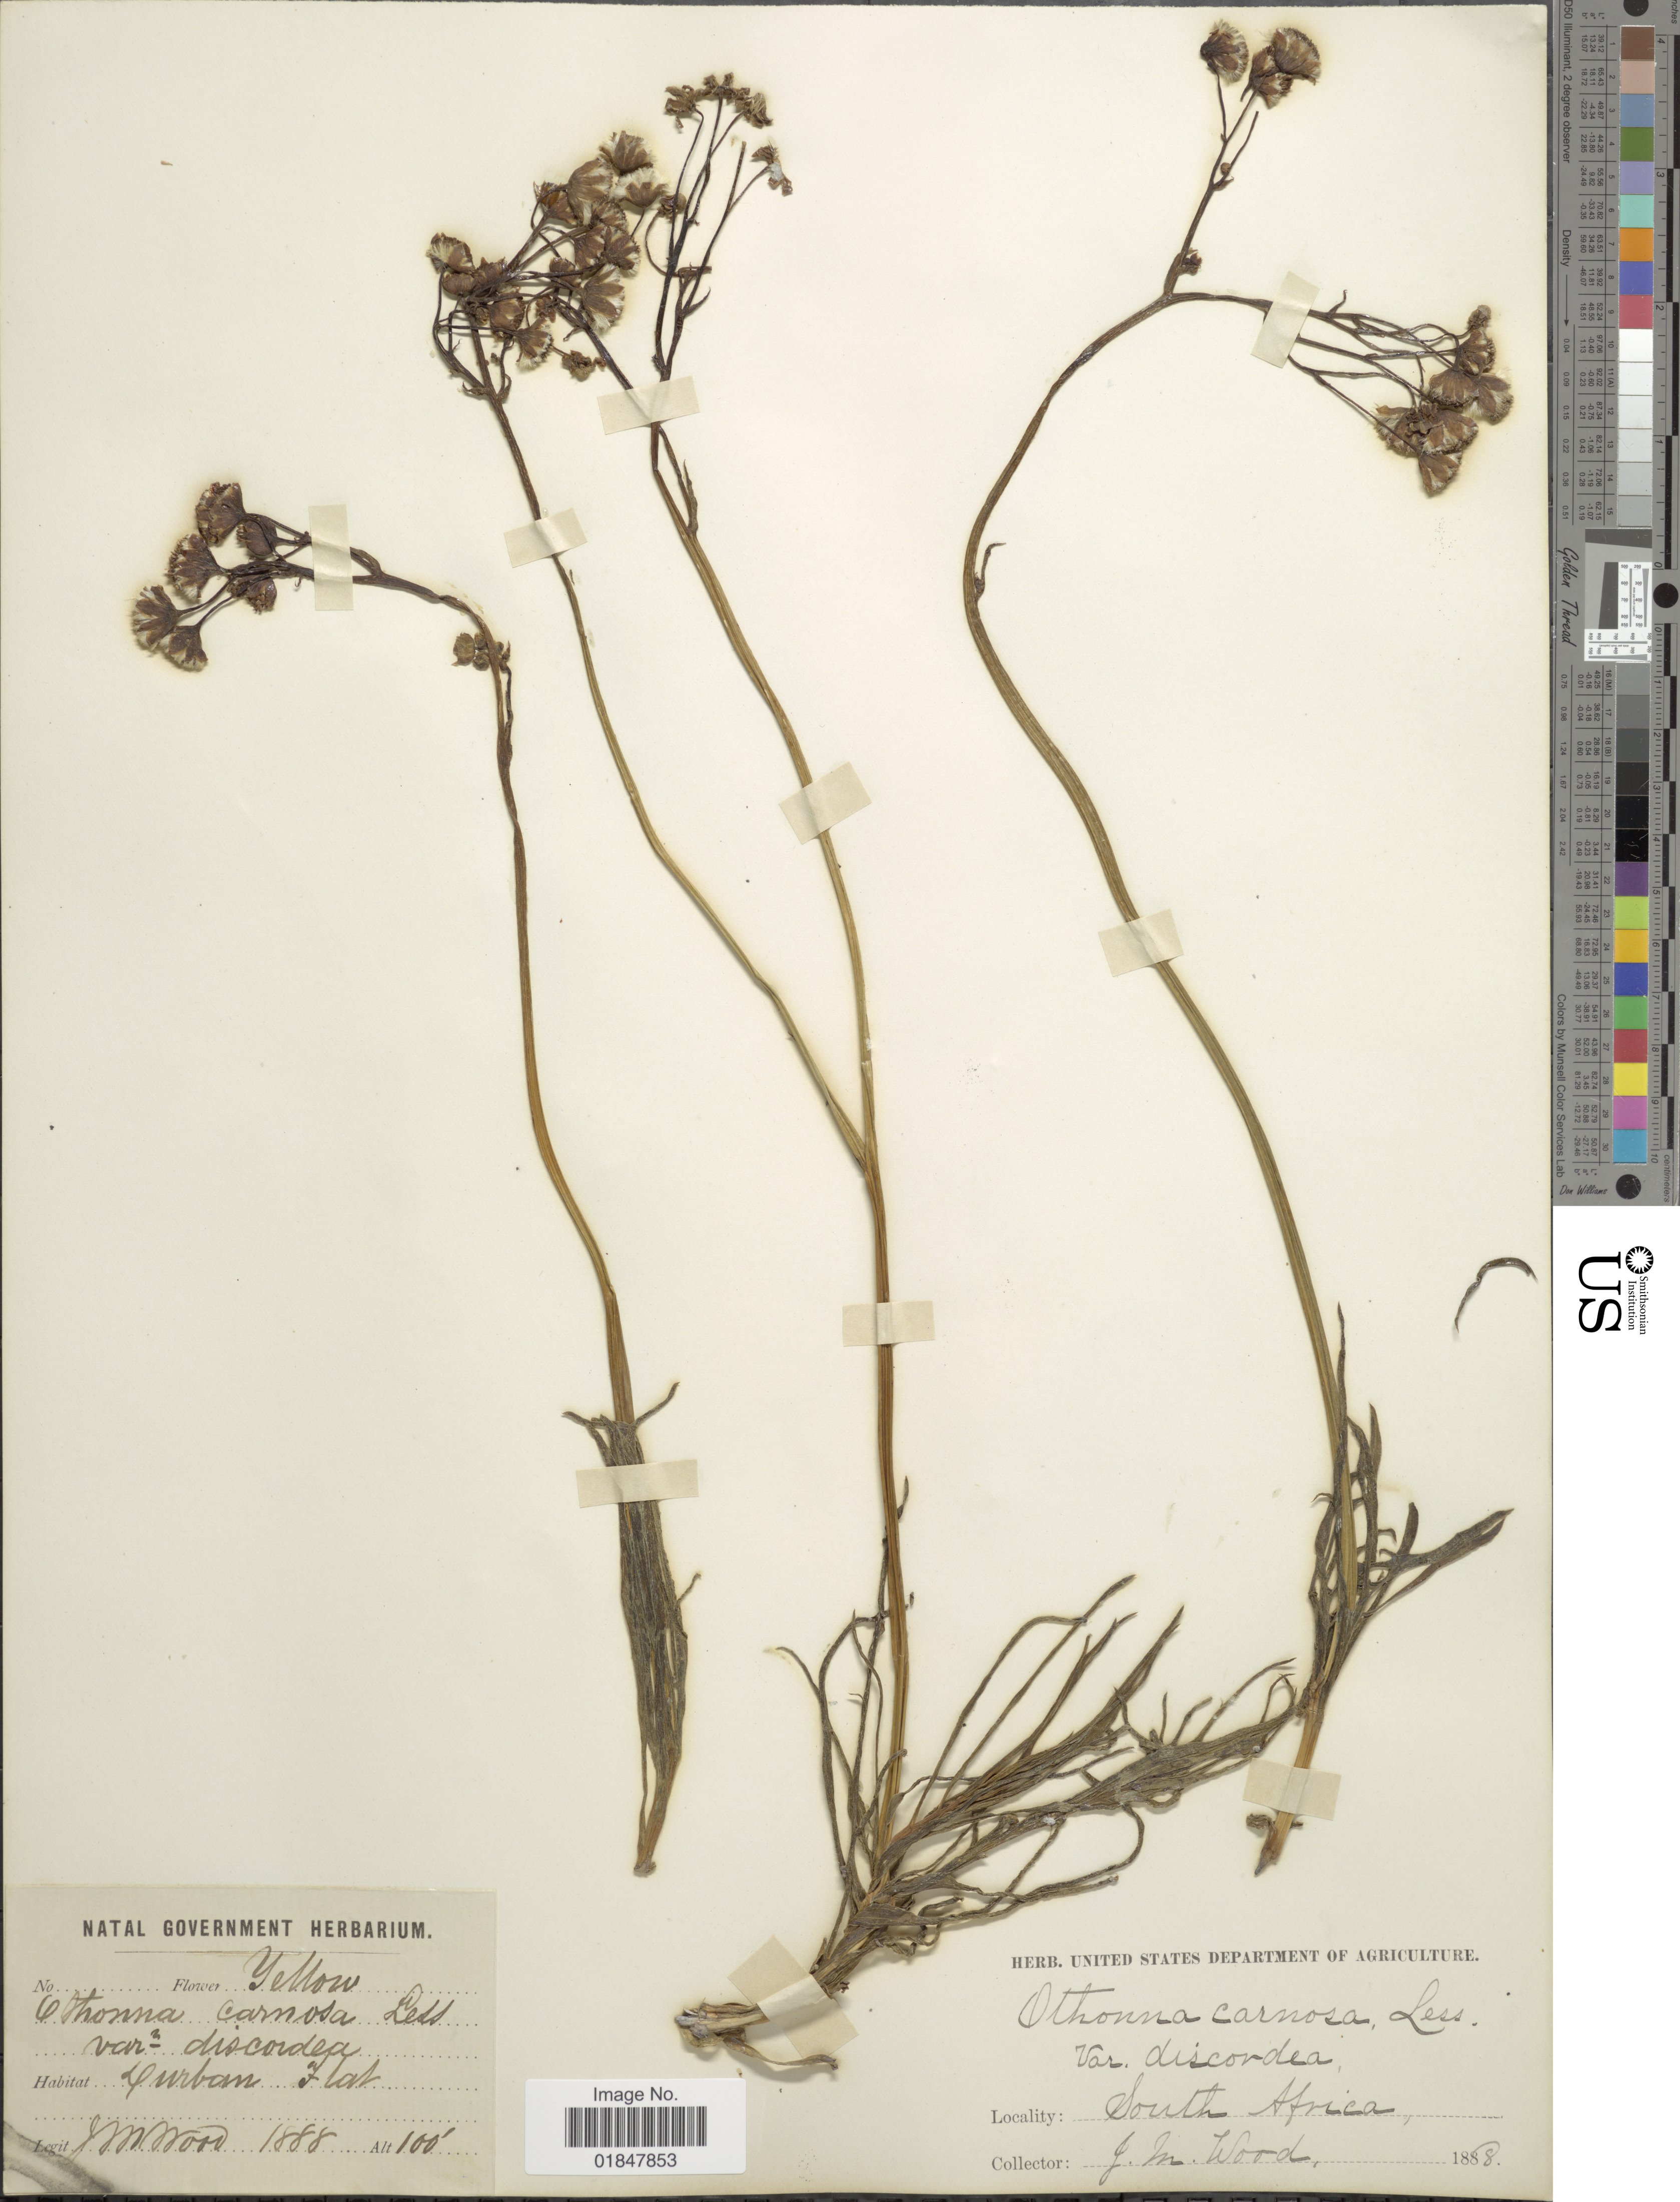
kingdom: Plantae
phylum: Tracheophyta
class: Magnoliopsida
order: Asterales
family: Asteraceae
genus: Othonna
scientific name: Othonna carnosa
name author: Less.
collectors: J. M. Wood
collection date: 1888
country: South Africa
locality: Durban flat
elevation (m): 30